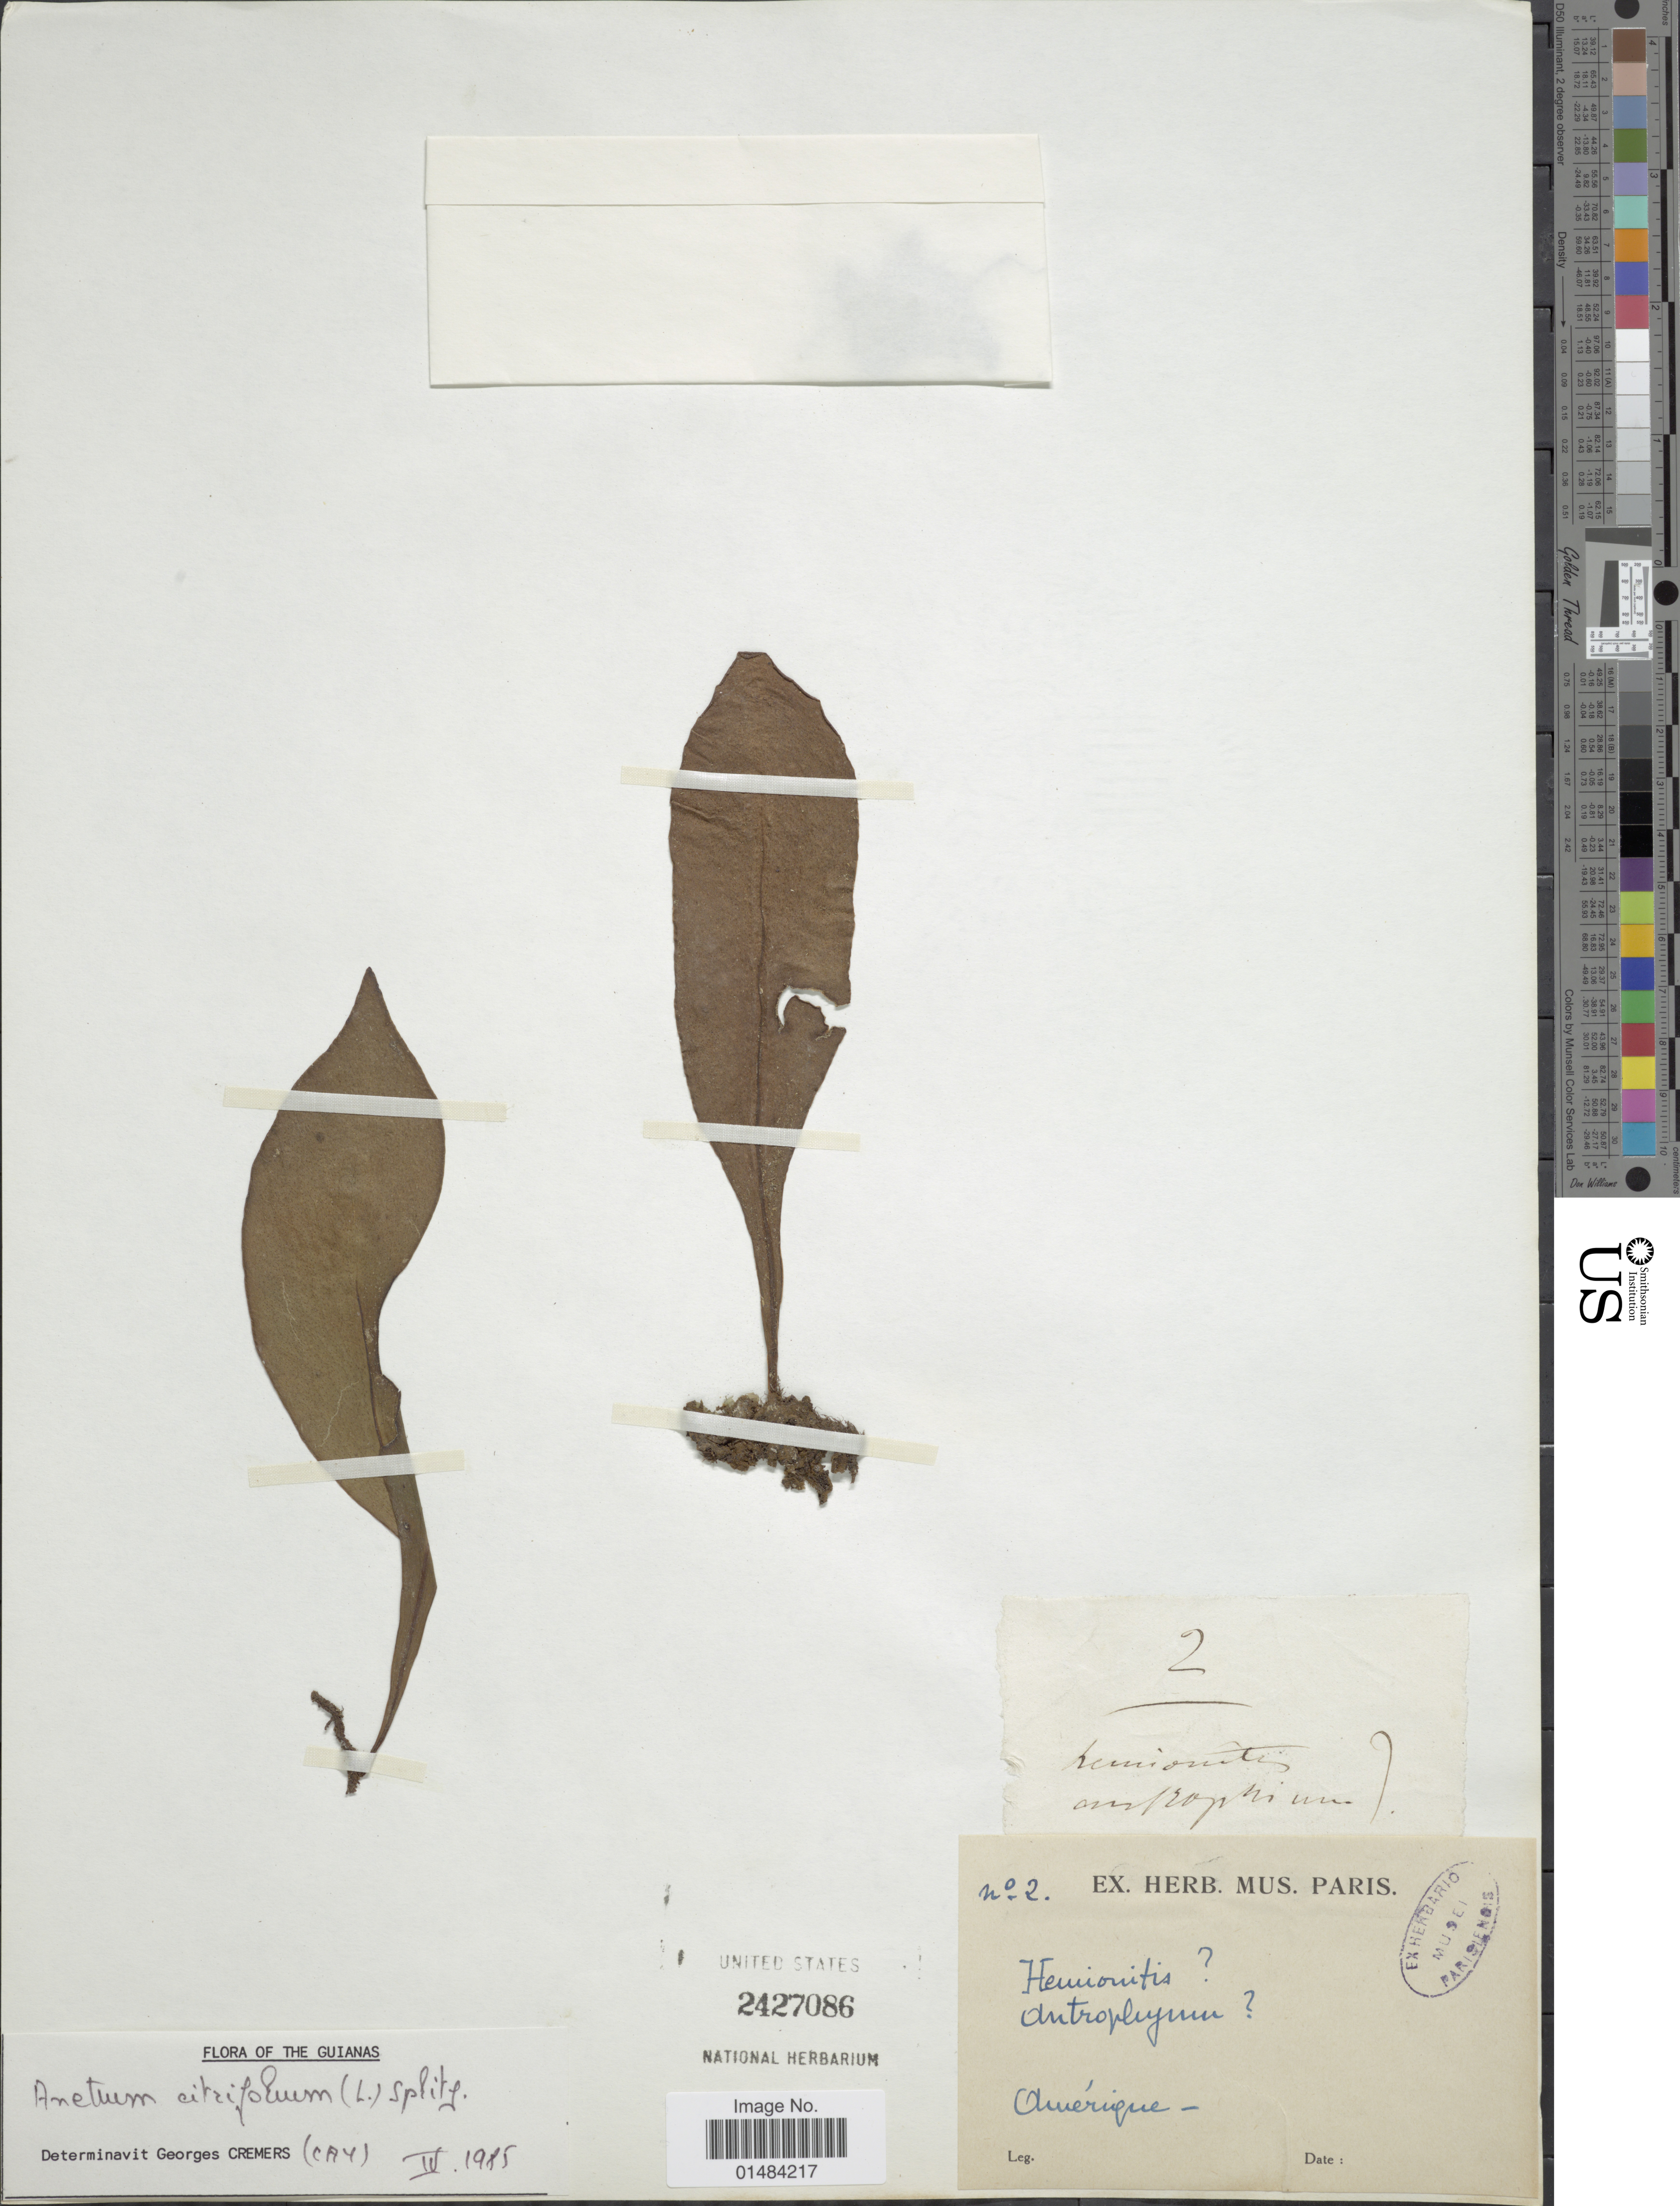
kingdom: Plantae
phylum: Tracheophyta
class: Polypodiopsida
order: Polypodiales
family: Pteridaceae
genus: Anetium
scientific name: Anetium citrifolium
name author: (L.) Splitg.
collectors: ex herb. Mus. Paris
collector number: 2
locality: Amérique.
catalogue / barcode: US 2427086